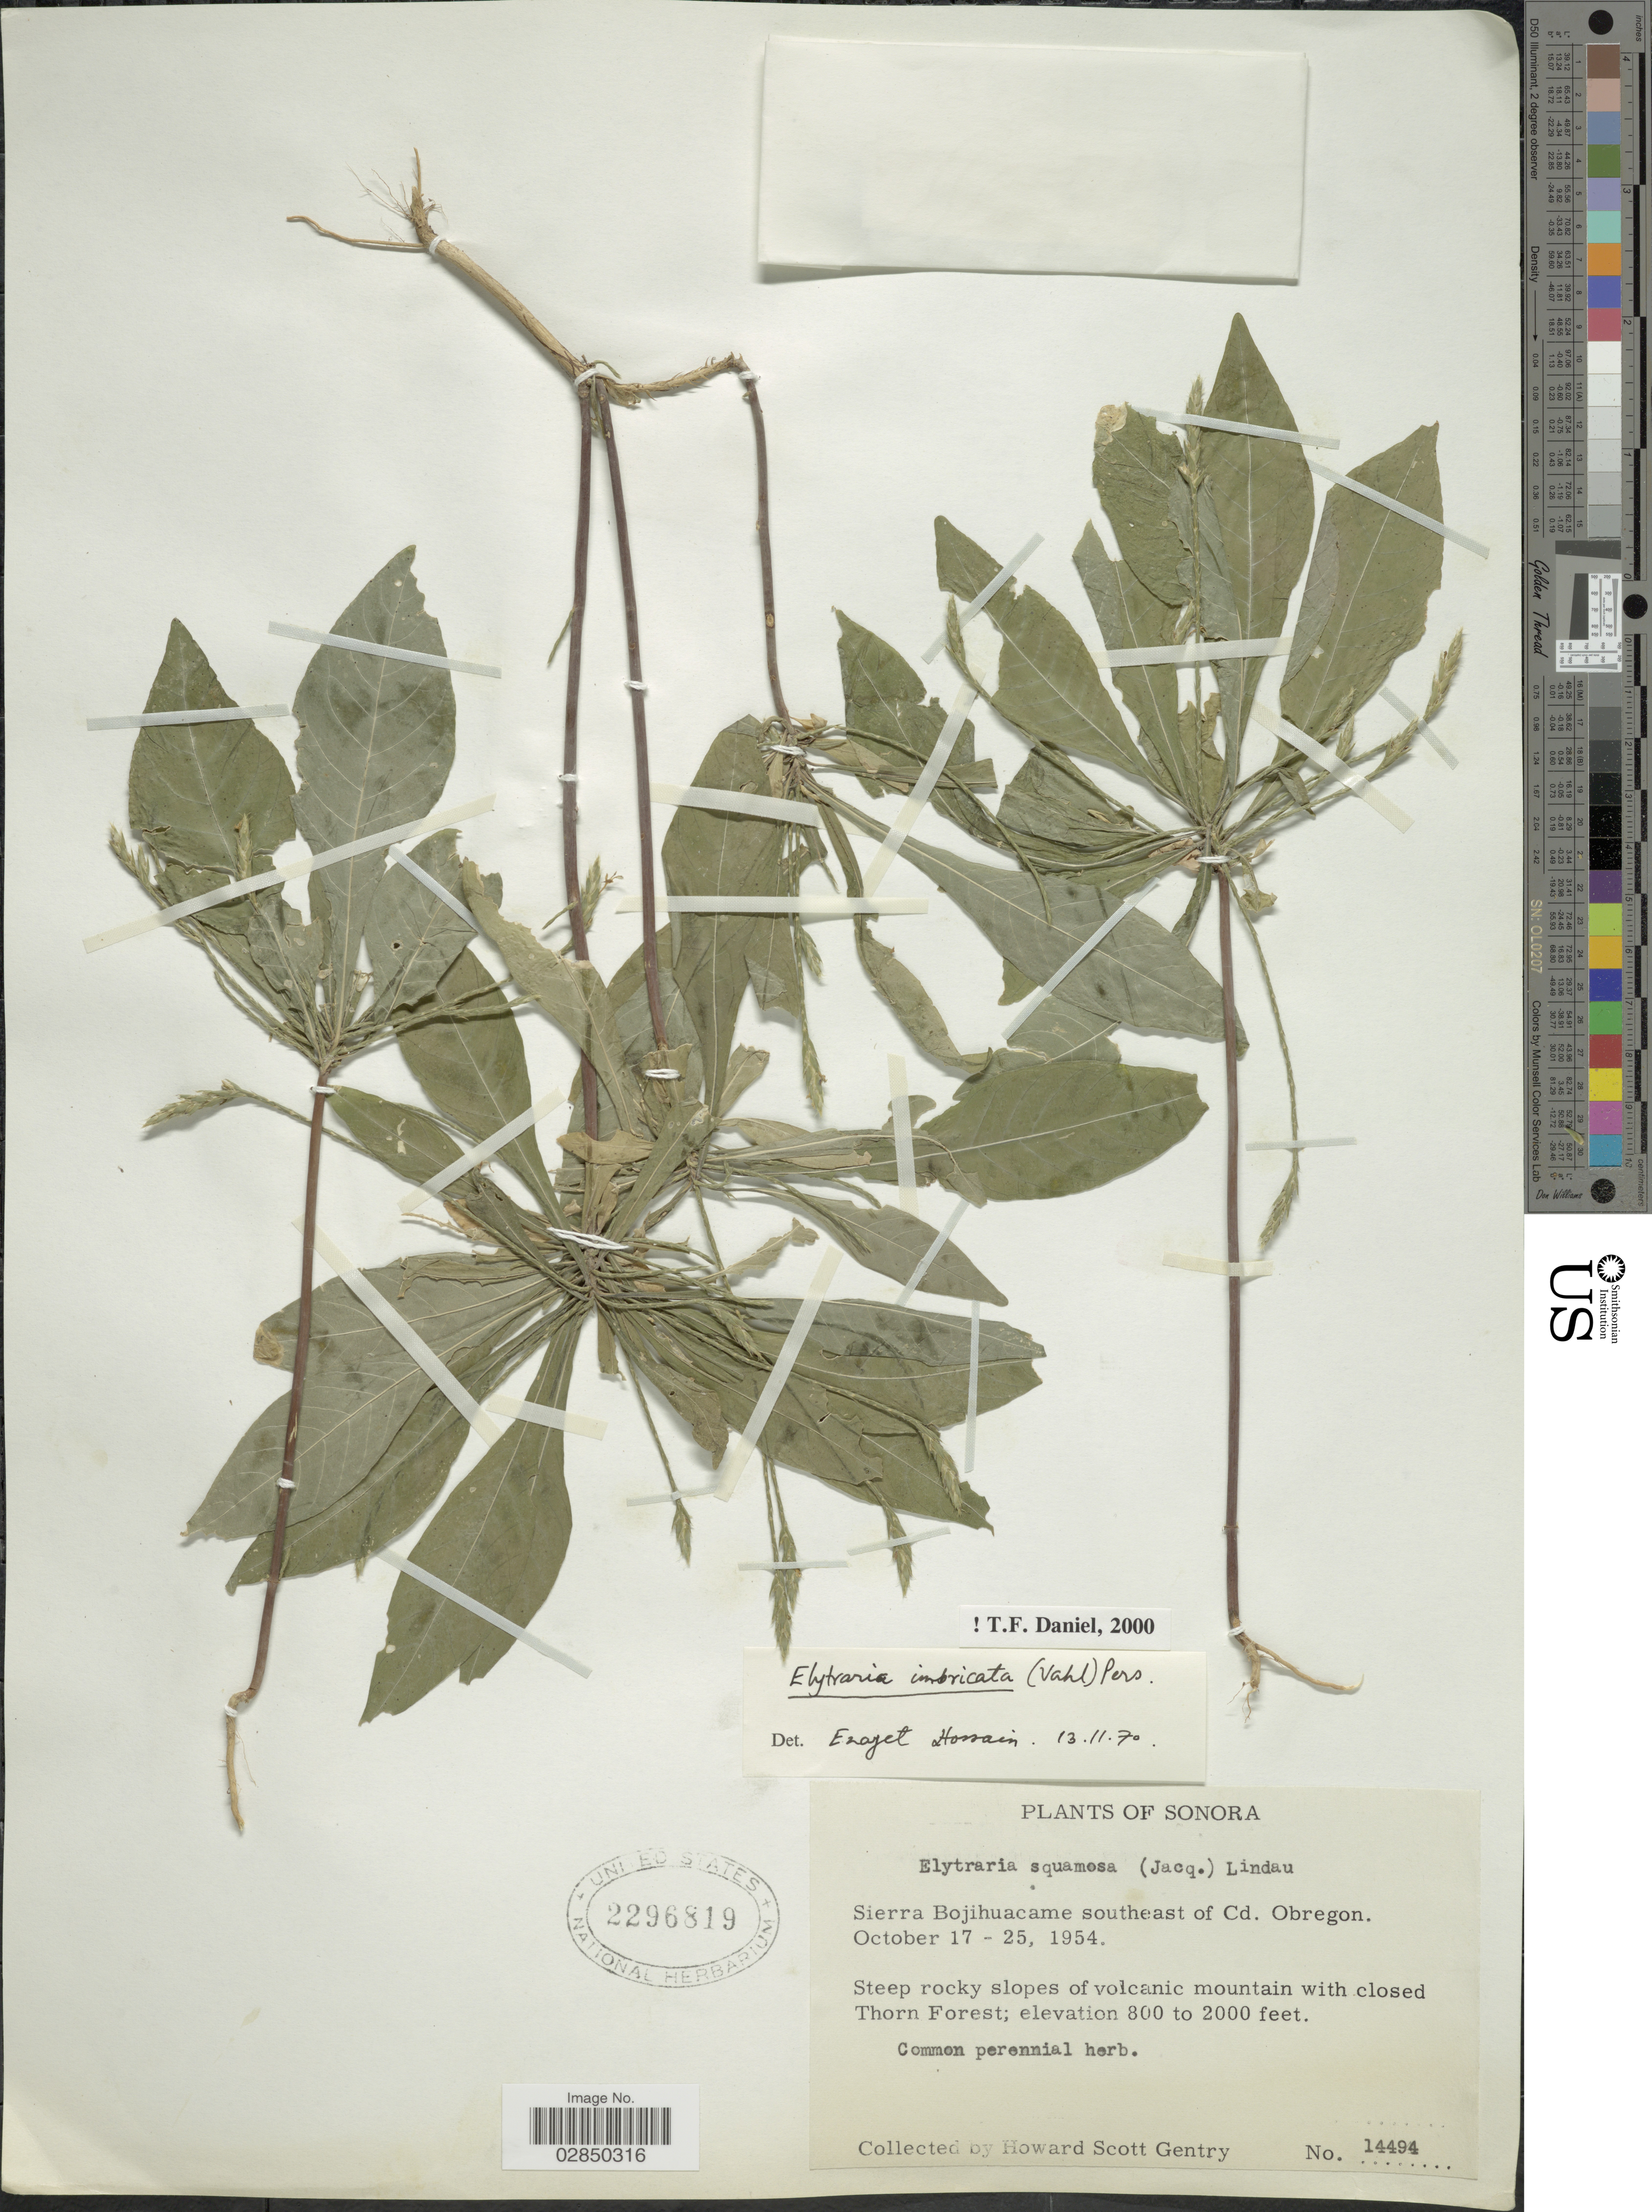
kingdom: Plantae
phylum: Tracheophyta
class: Magnoliopsida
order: Lamiales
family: Acanthaceae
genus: Elytraria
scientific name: Elytraria imbricata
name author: (Vahl) Pers.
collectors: H. S. Gentry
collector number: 14494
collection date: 1954-10-17/1954-10-25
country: Mexico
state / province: Sonora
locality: Sierra Bojihuacame southeast of Cd. Obregon.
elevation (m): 244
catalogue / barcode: US 2296819